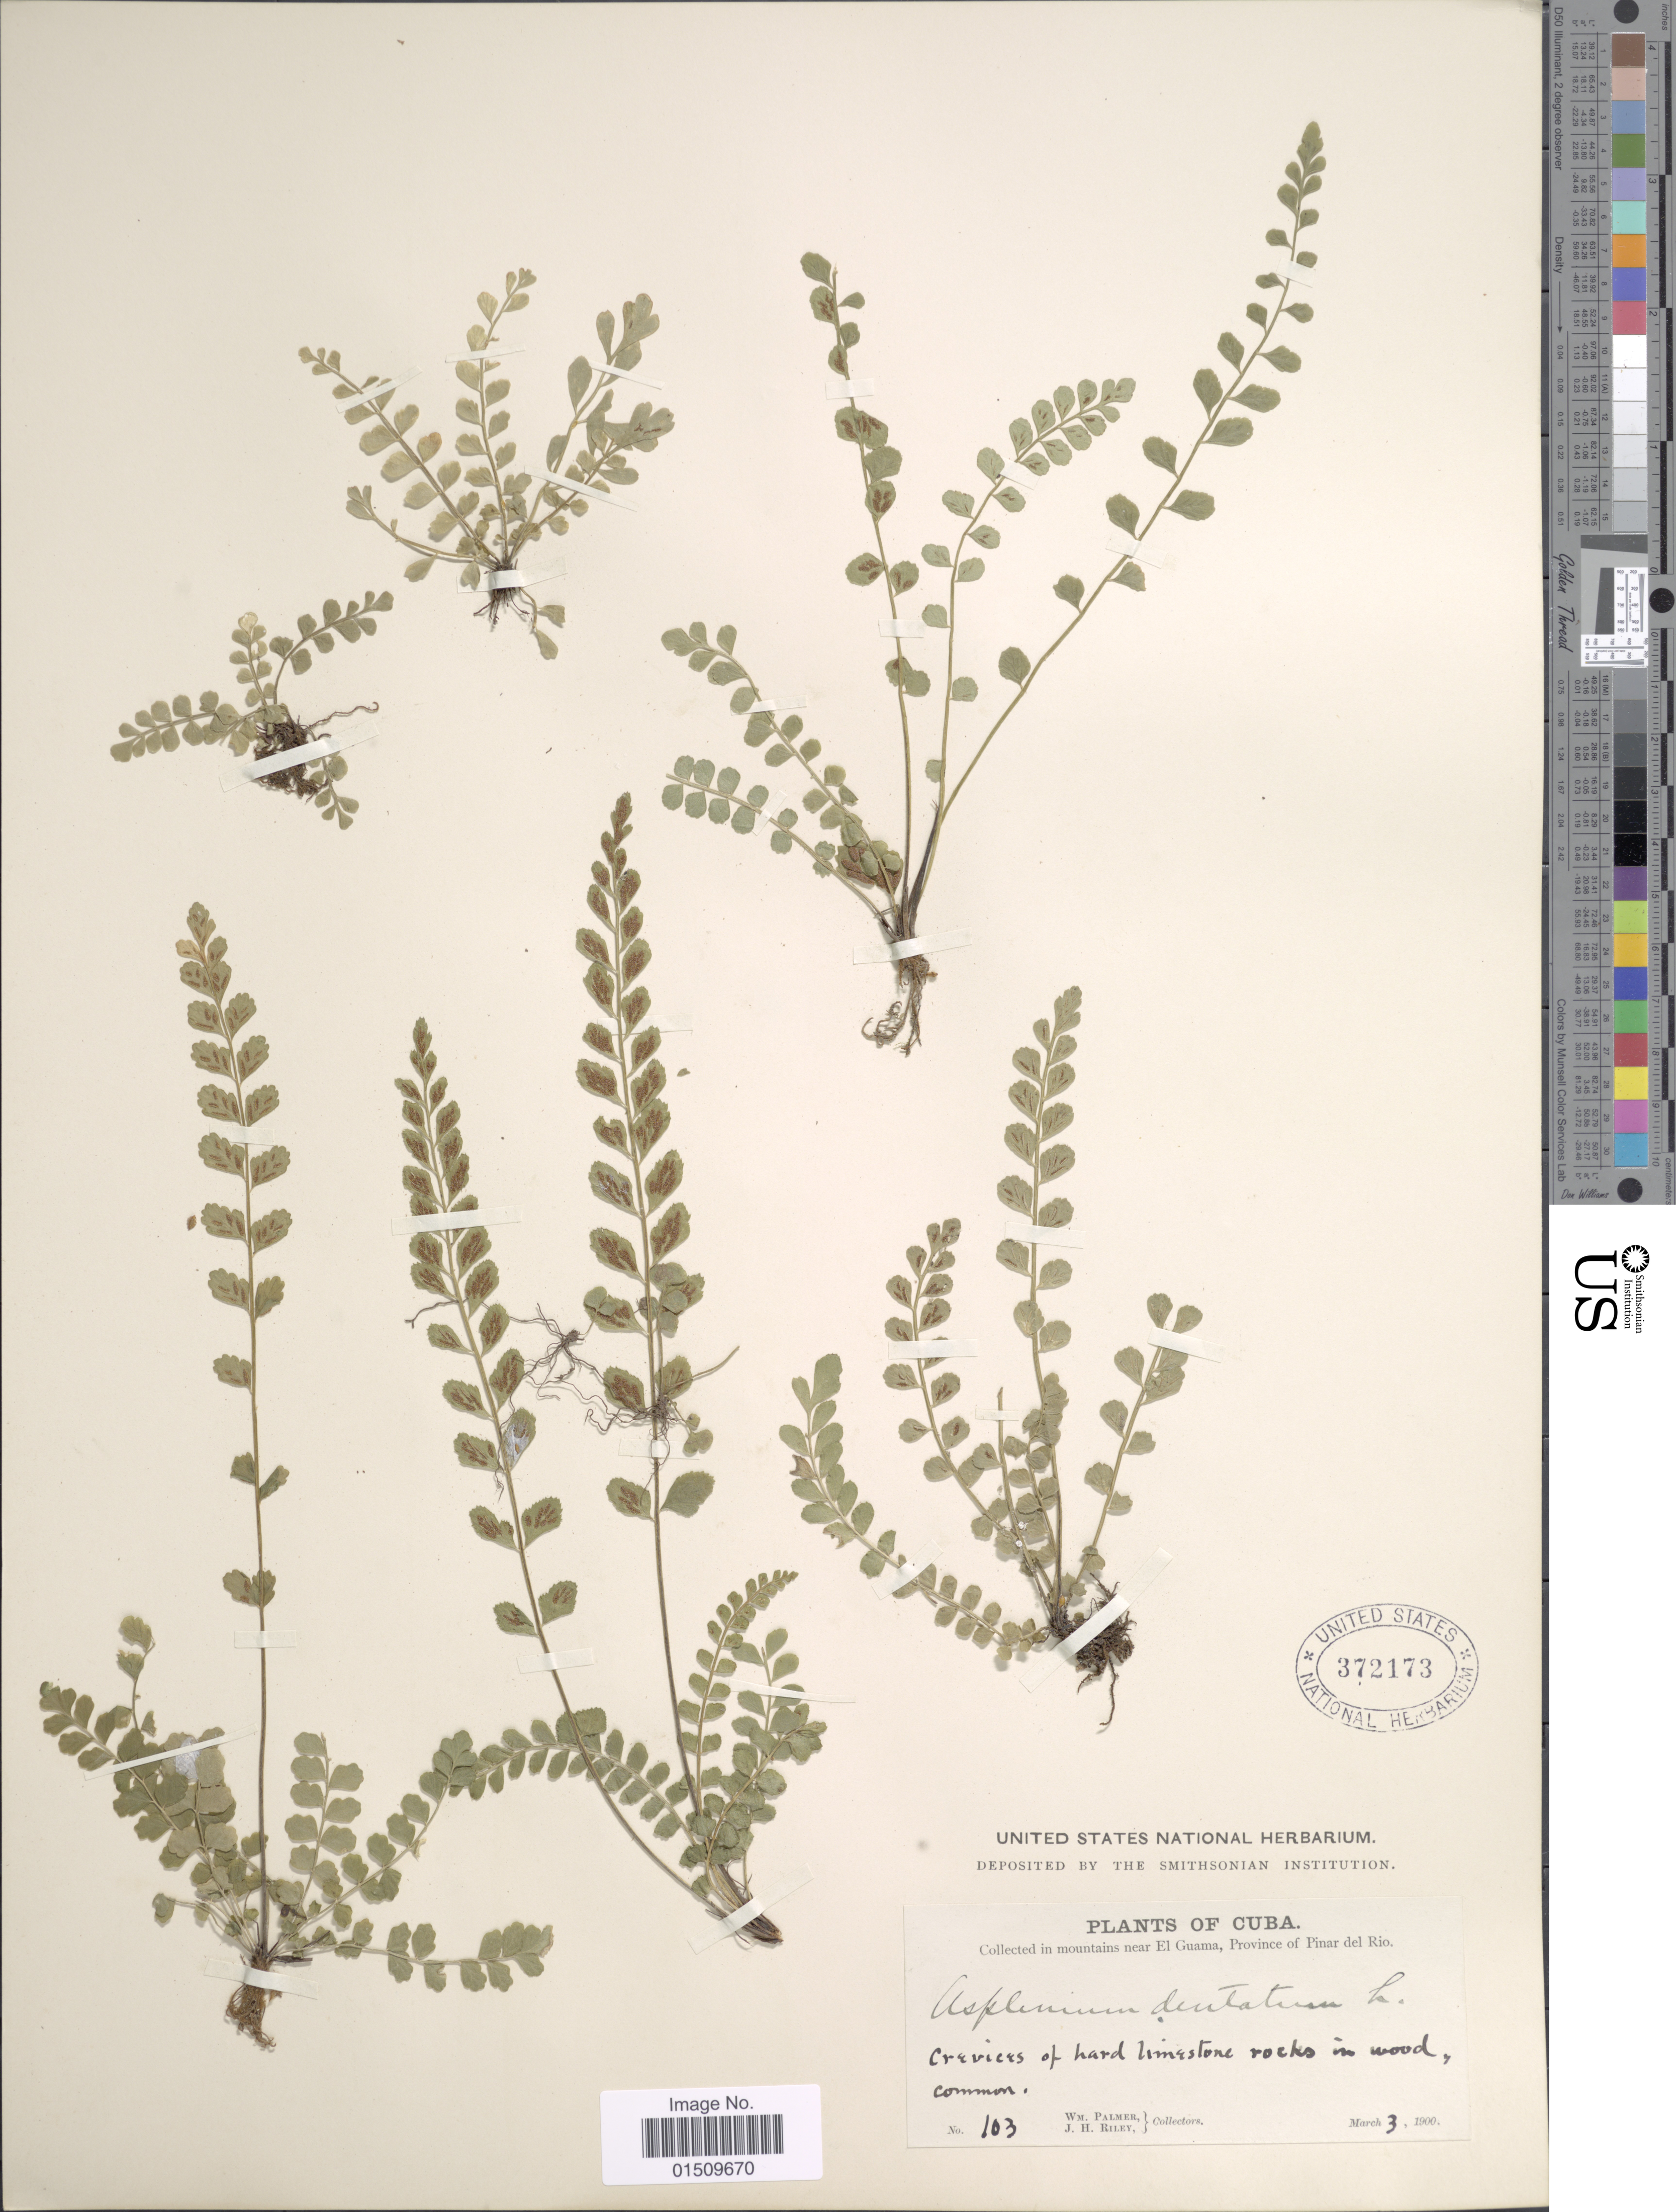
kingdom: Plantae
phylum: Tracheophyta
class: Polypodiopsida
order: Polypodiales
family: Aspleniaceae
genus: Asplenium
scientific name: Asplenium trichomanes-dentatum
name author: L.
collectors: W. Palmer & J. H. Riley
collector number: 103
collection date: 1900-03-03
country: Cuba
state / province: Pinar del Río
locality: Cuba, in mountains near El Guama.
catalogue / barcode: US 372173